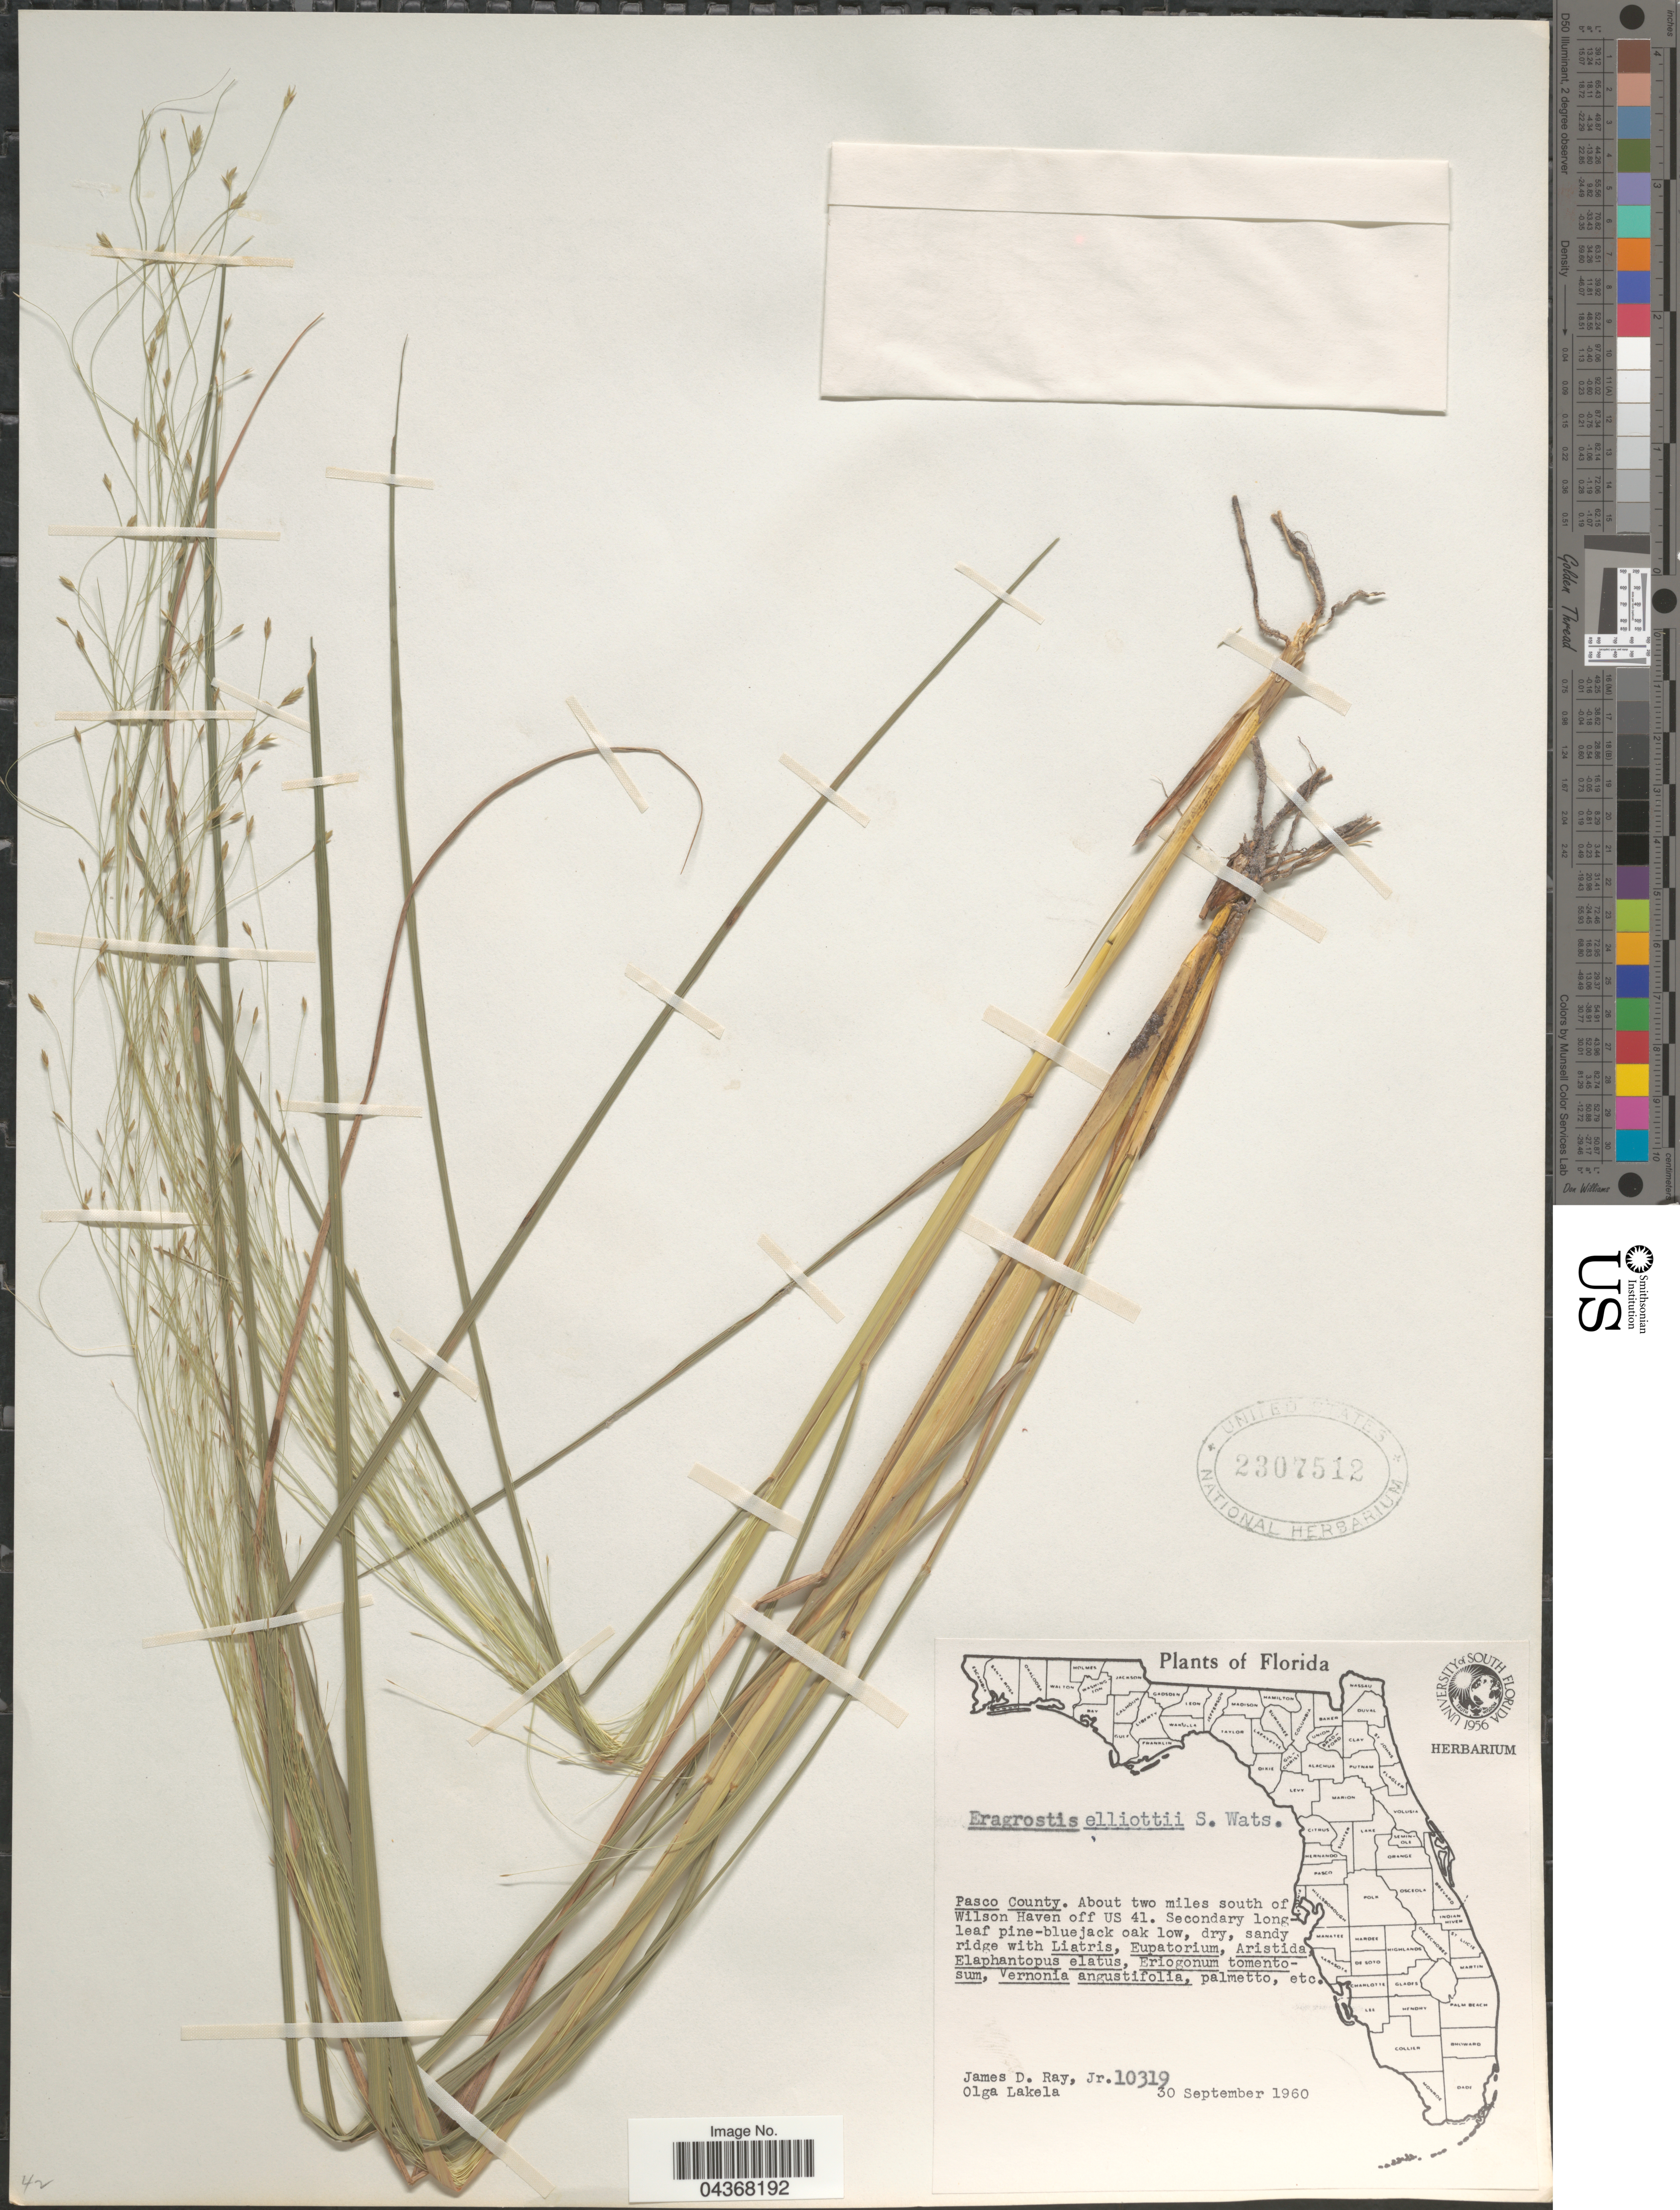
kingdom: Plantae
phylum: Tracheophyta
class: Liliopsida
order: Poales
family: Poaceae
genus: Eragrostis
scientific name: Eragrostis elliottii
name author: S. Watson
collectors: J. D. Ray Jr. & O. K. Lakela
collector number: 10319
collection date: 1960-09-30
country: United States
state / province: Florida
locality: Pasco County. About two miles south of Wilson Haven off US 41.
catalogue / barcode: US 2307512